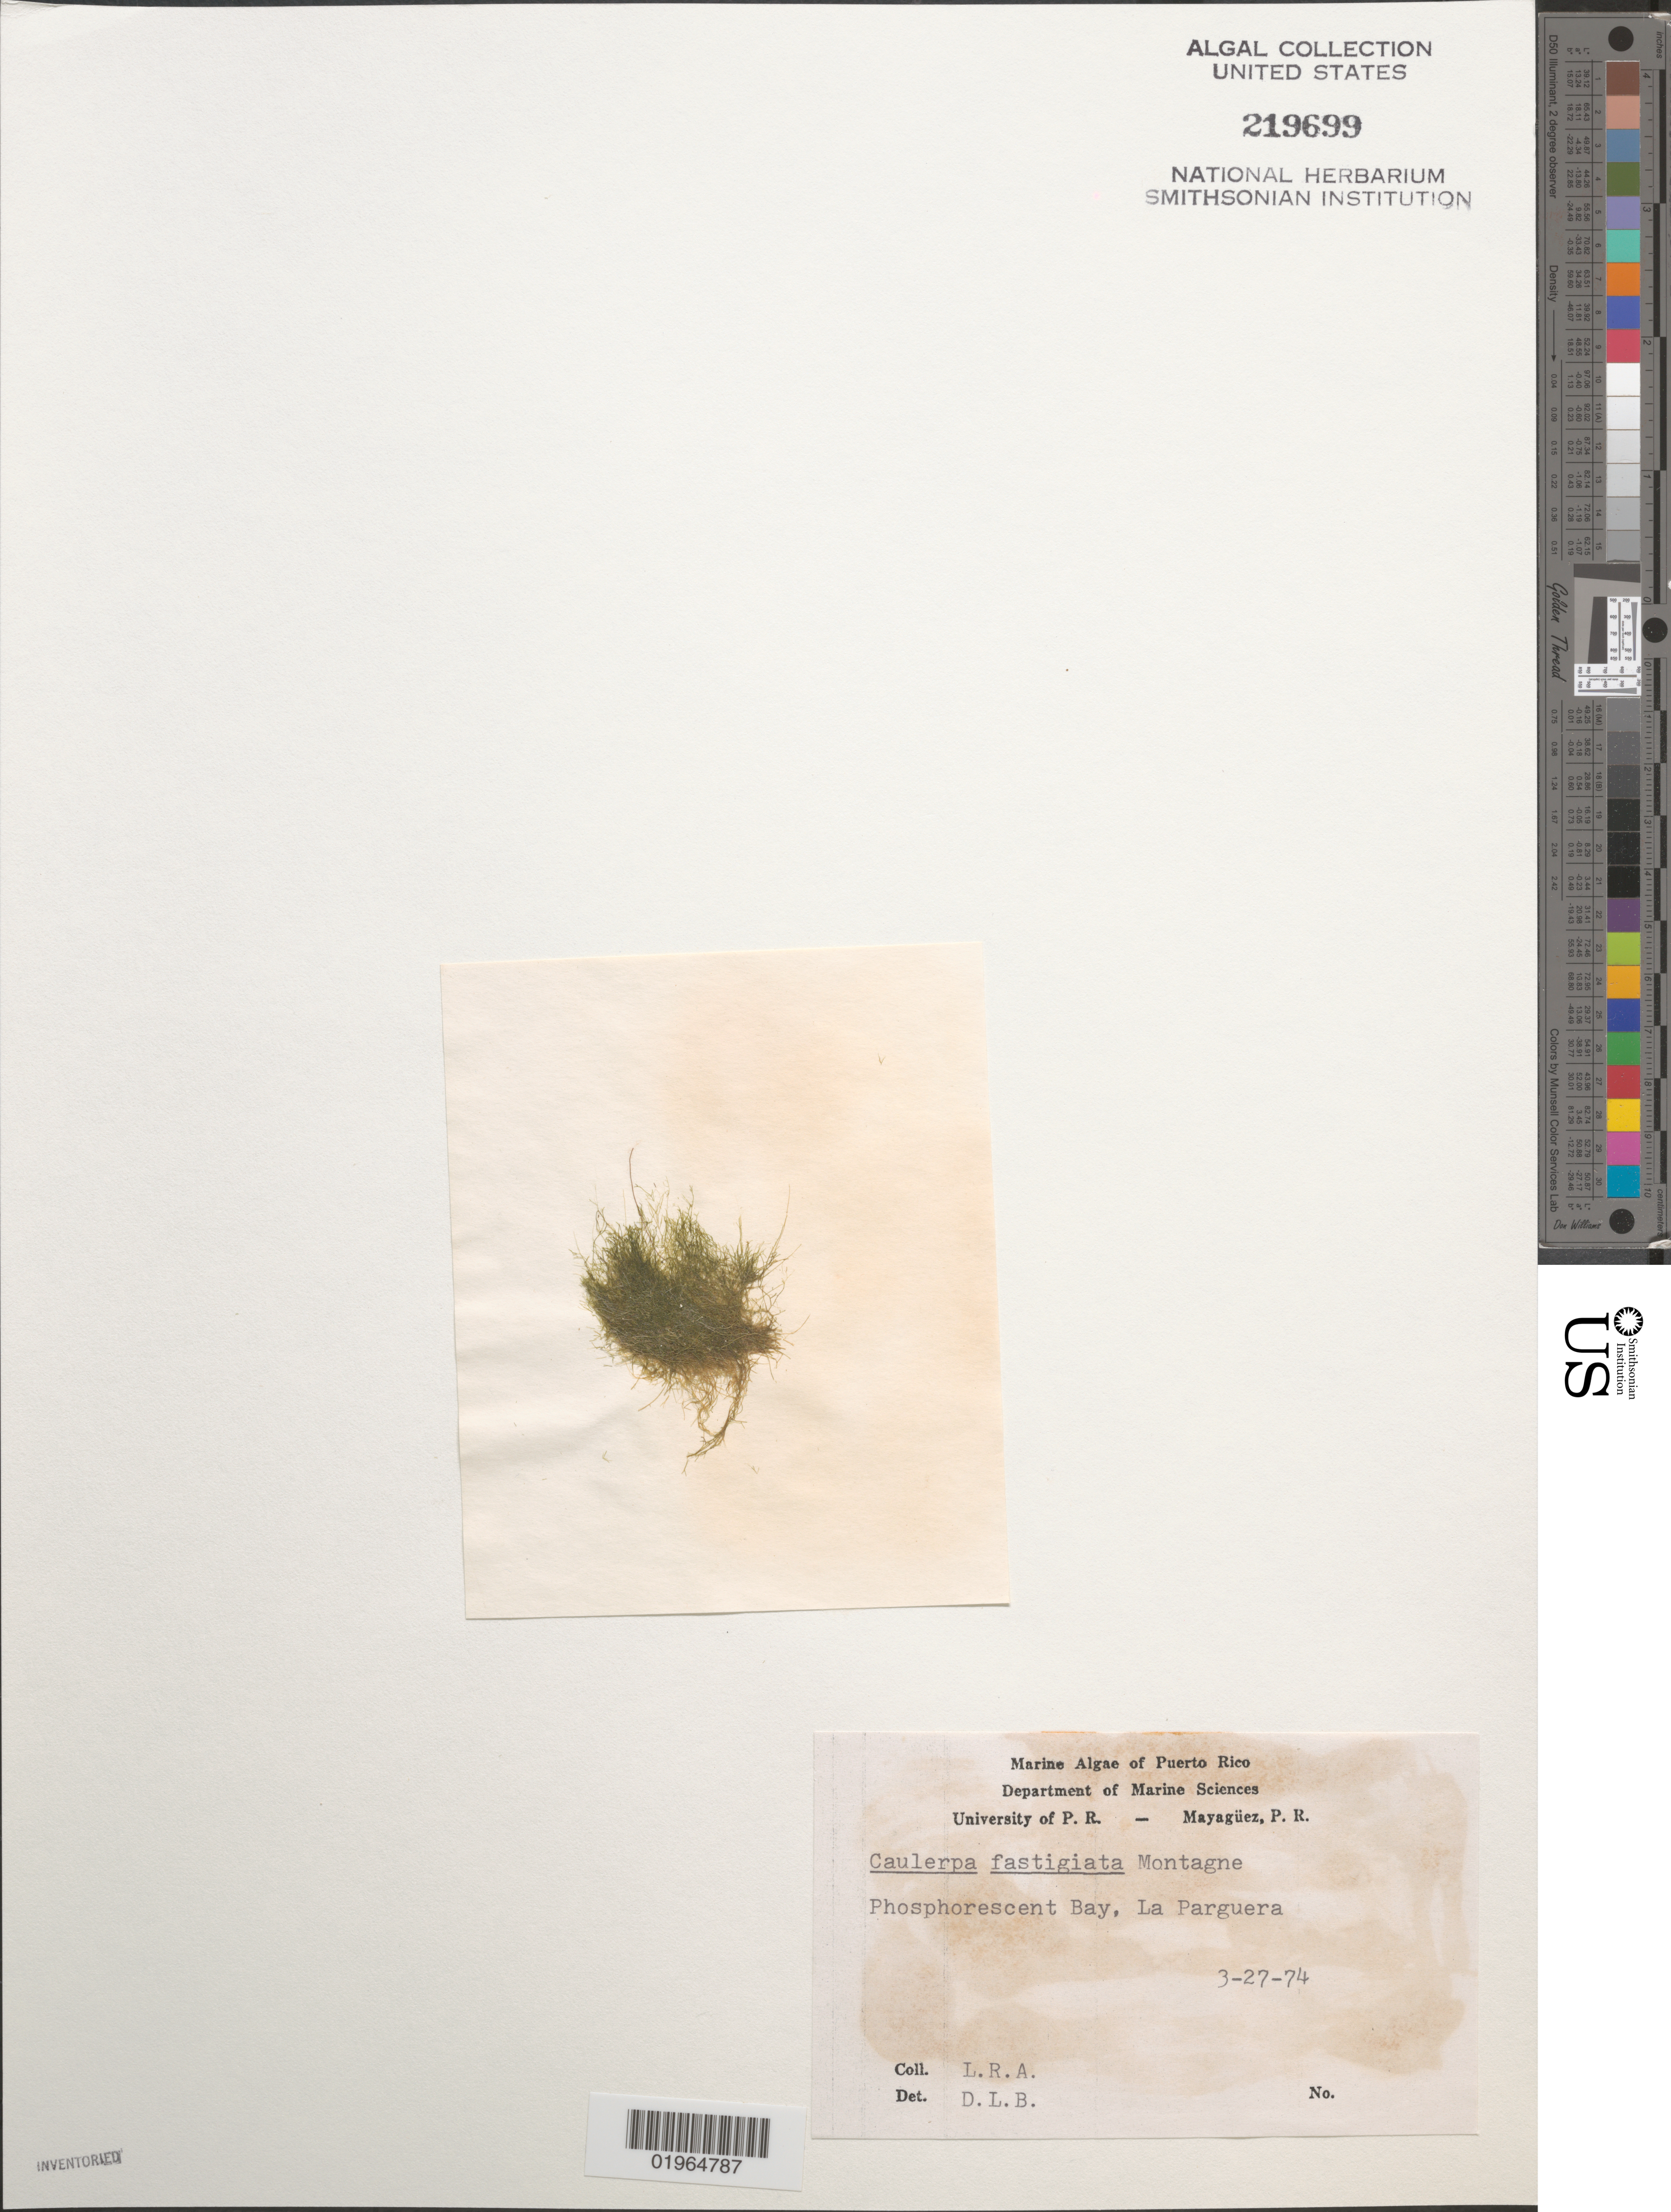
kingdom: Plantae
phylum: Chlorophyta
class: Ulvophyceae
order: Bryopsidales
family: Caulerpaceae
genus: Caulerpa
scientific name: Caulerpa fastigiata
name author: Mont.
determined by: Ballantine, D. L.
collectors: D.L. Ballantine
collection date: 1974-03-27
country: Puerto Rico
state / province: Lajas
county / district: La Parguera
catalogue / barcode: US 219699